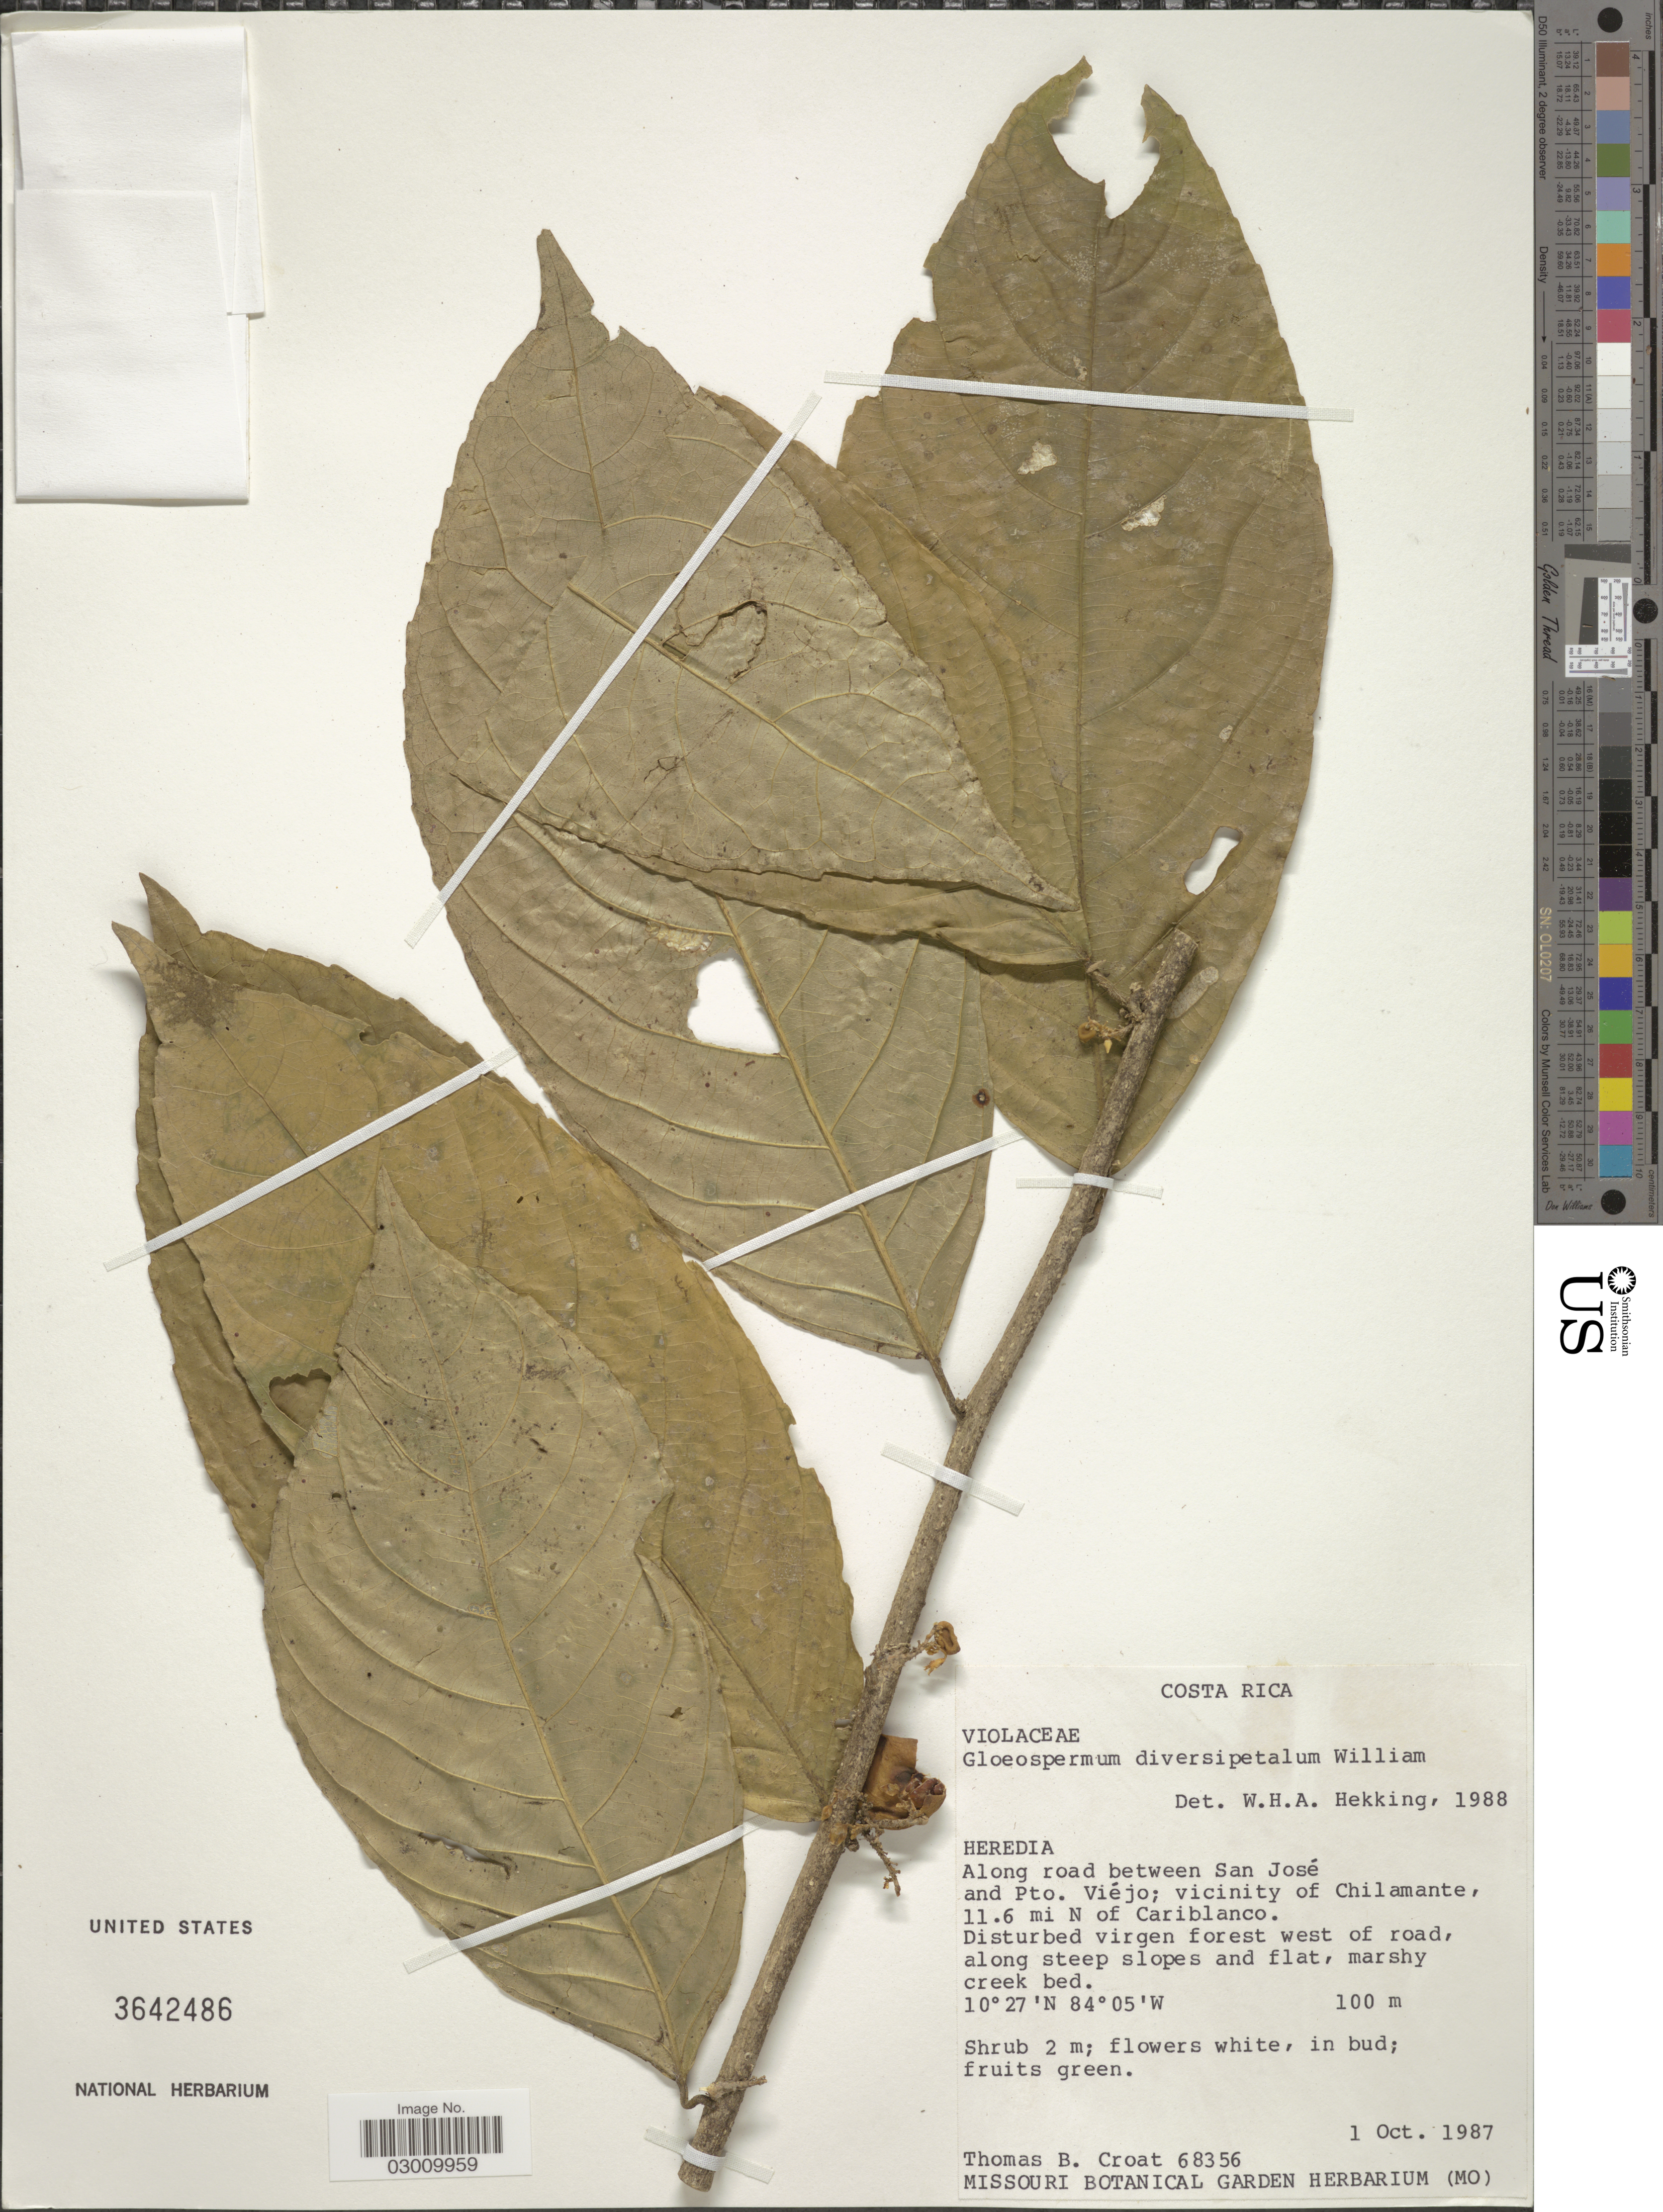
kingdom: Plantae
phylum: Tracheophyta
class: Magnoliopsida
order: Malpighiales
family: Violaceae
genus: Gloeospermum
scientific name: Gloeospermum diversipetalum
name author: L.O. Williams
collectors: T. B. Croat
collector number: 68356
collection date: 1987-10-01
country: Costa Rica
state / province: Heredia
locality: Along road between San José and Pto. Viéjo; vicinity of Chilamante, 11.3 mi N of Cariblanco, Disturbed virgen forest west of road, along steep slopes and flat, marshy creek bed.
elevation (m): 100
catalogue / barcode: US 3642486